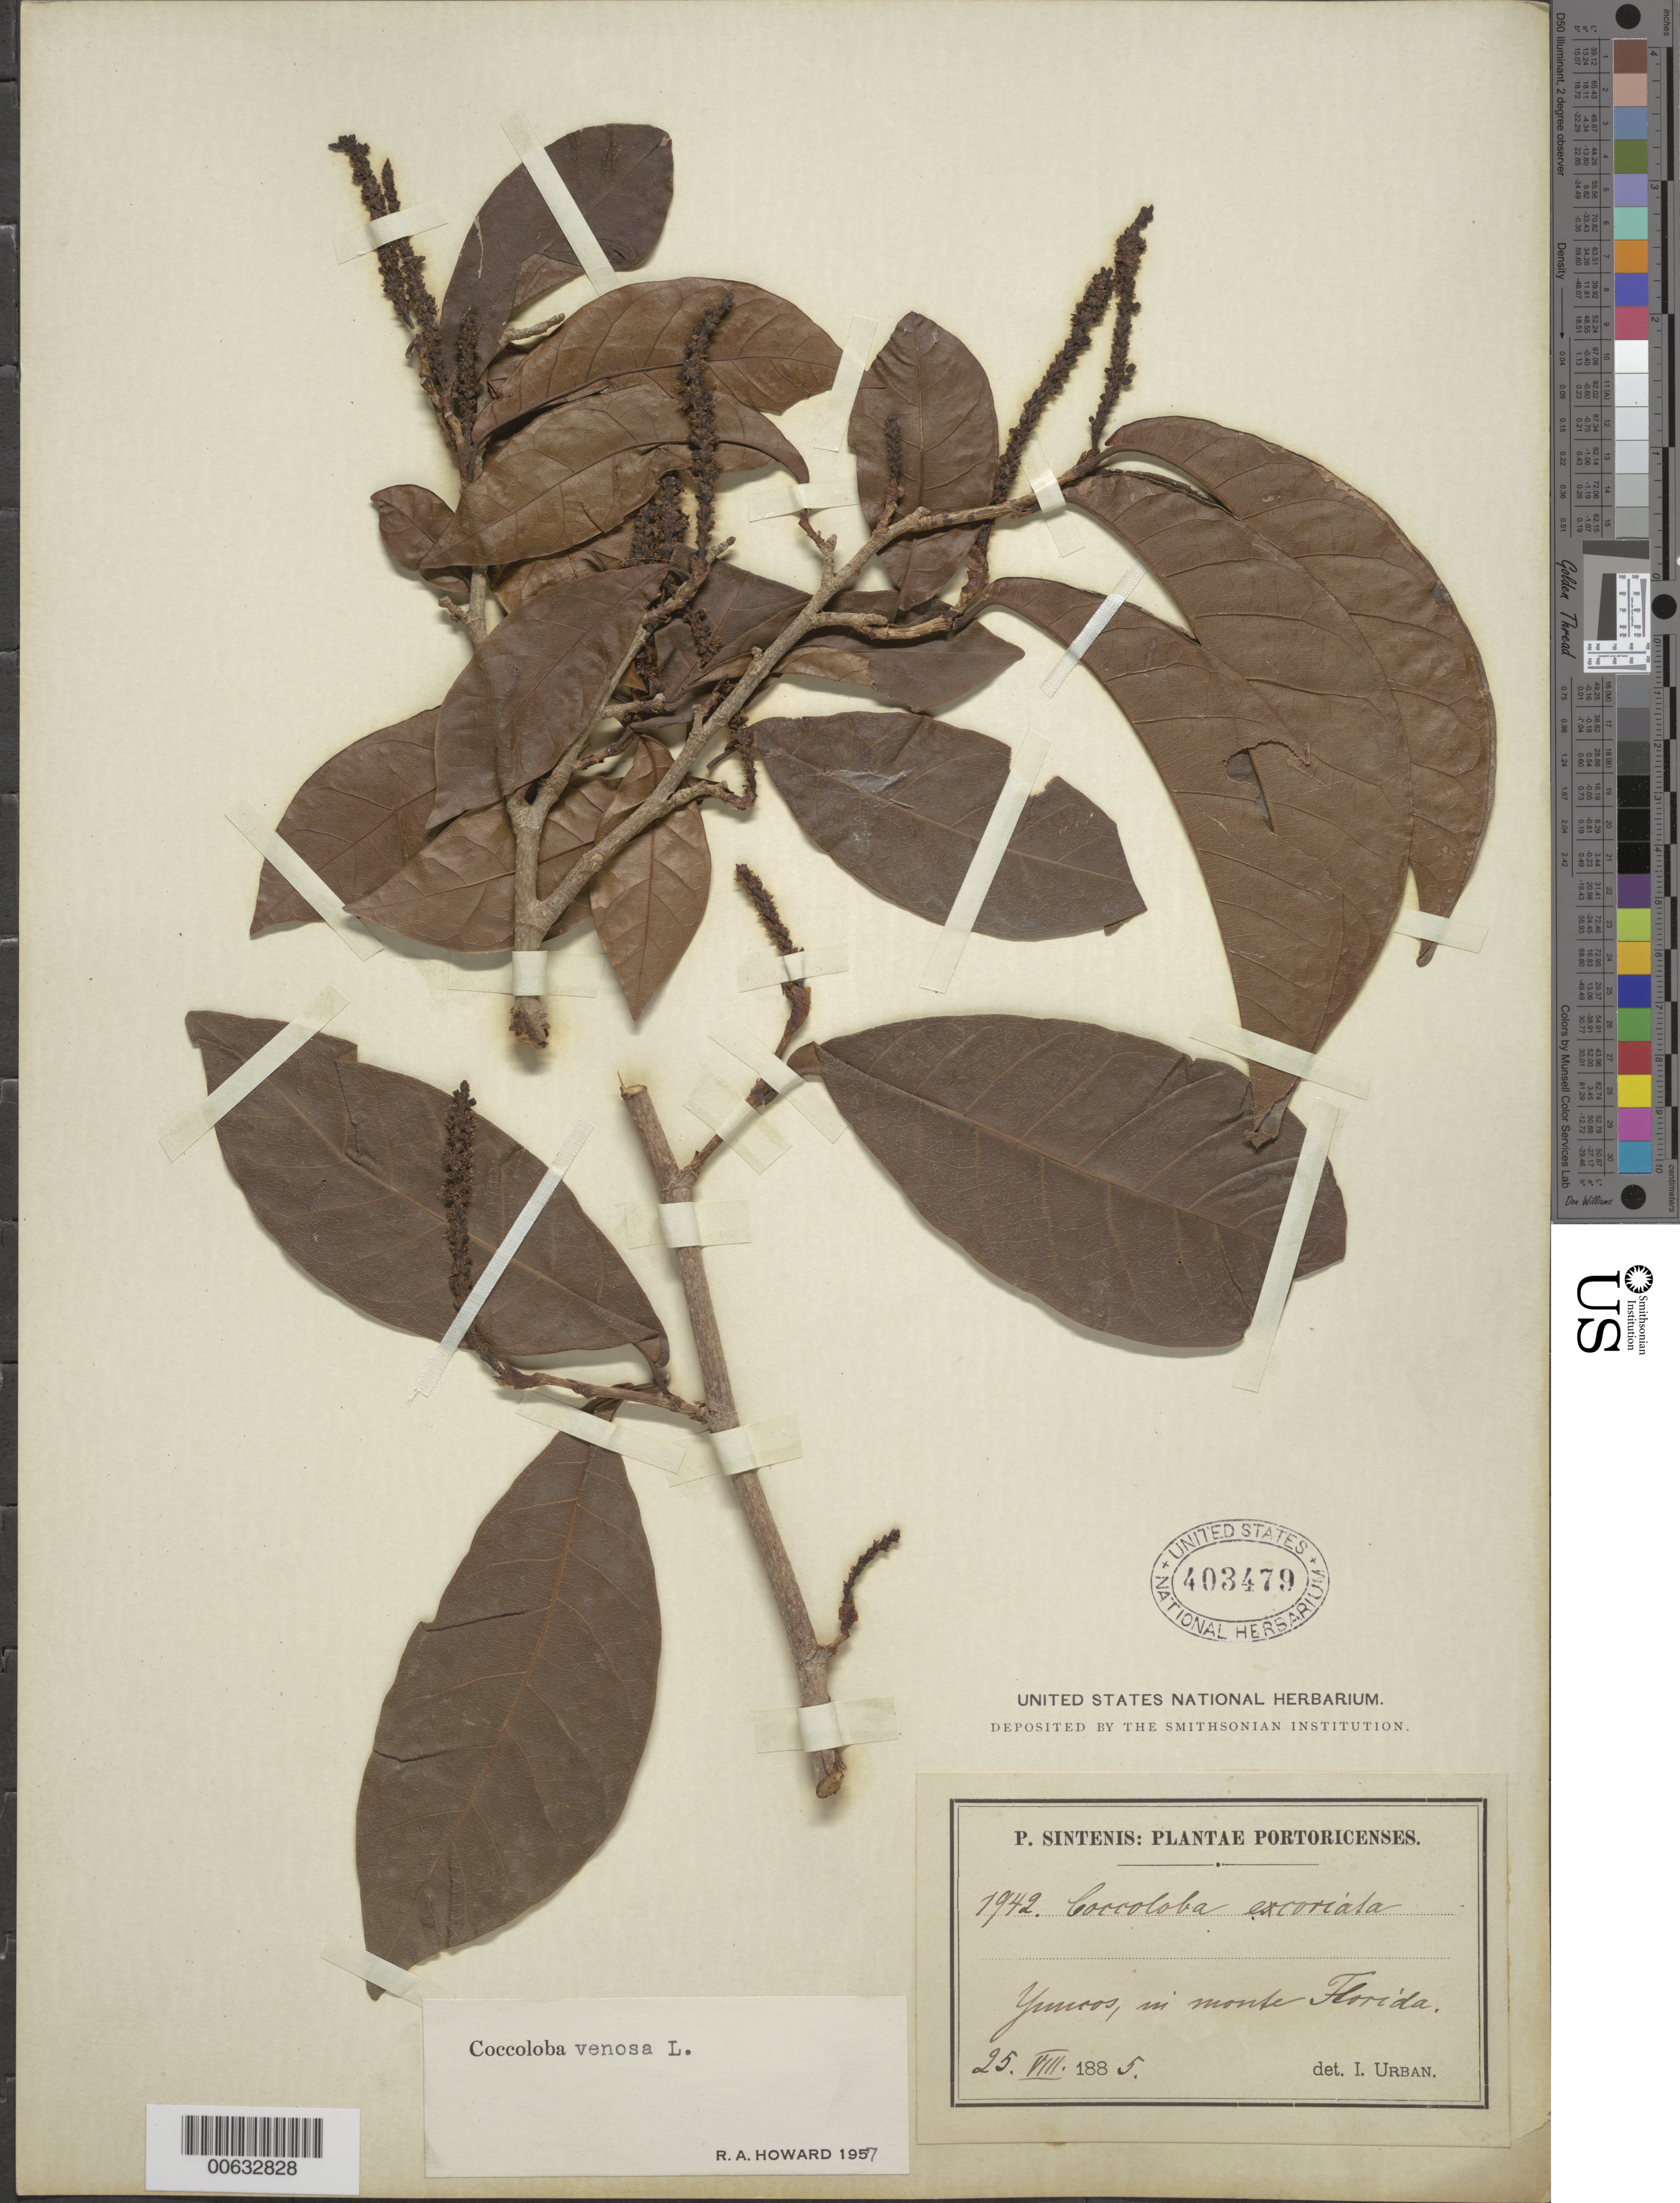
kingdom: Plantae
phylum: Tracheophyta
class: Magnoliopsida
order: Caryophyllales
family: Polygonaceae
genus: Coccoloba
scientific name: Coccoloba venosa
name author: L.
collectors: P. Sintenis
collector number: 1942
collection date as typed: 25 Aug 1885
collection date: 1885-08-25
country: Puerto Rico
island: Greater Antilles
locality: Juncos, in monte Florida.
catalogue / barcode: US 403479